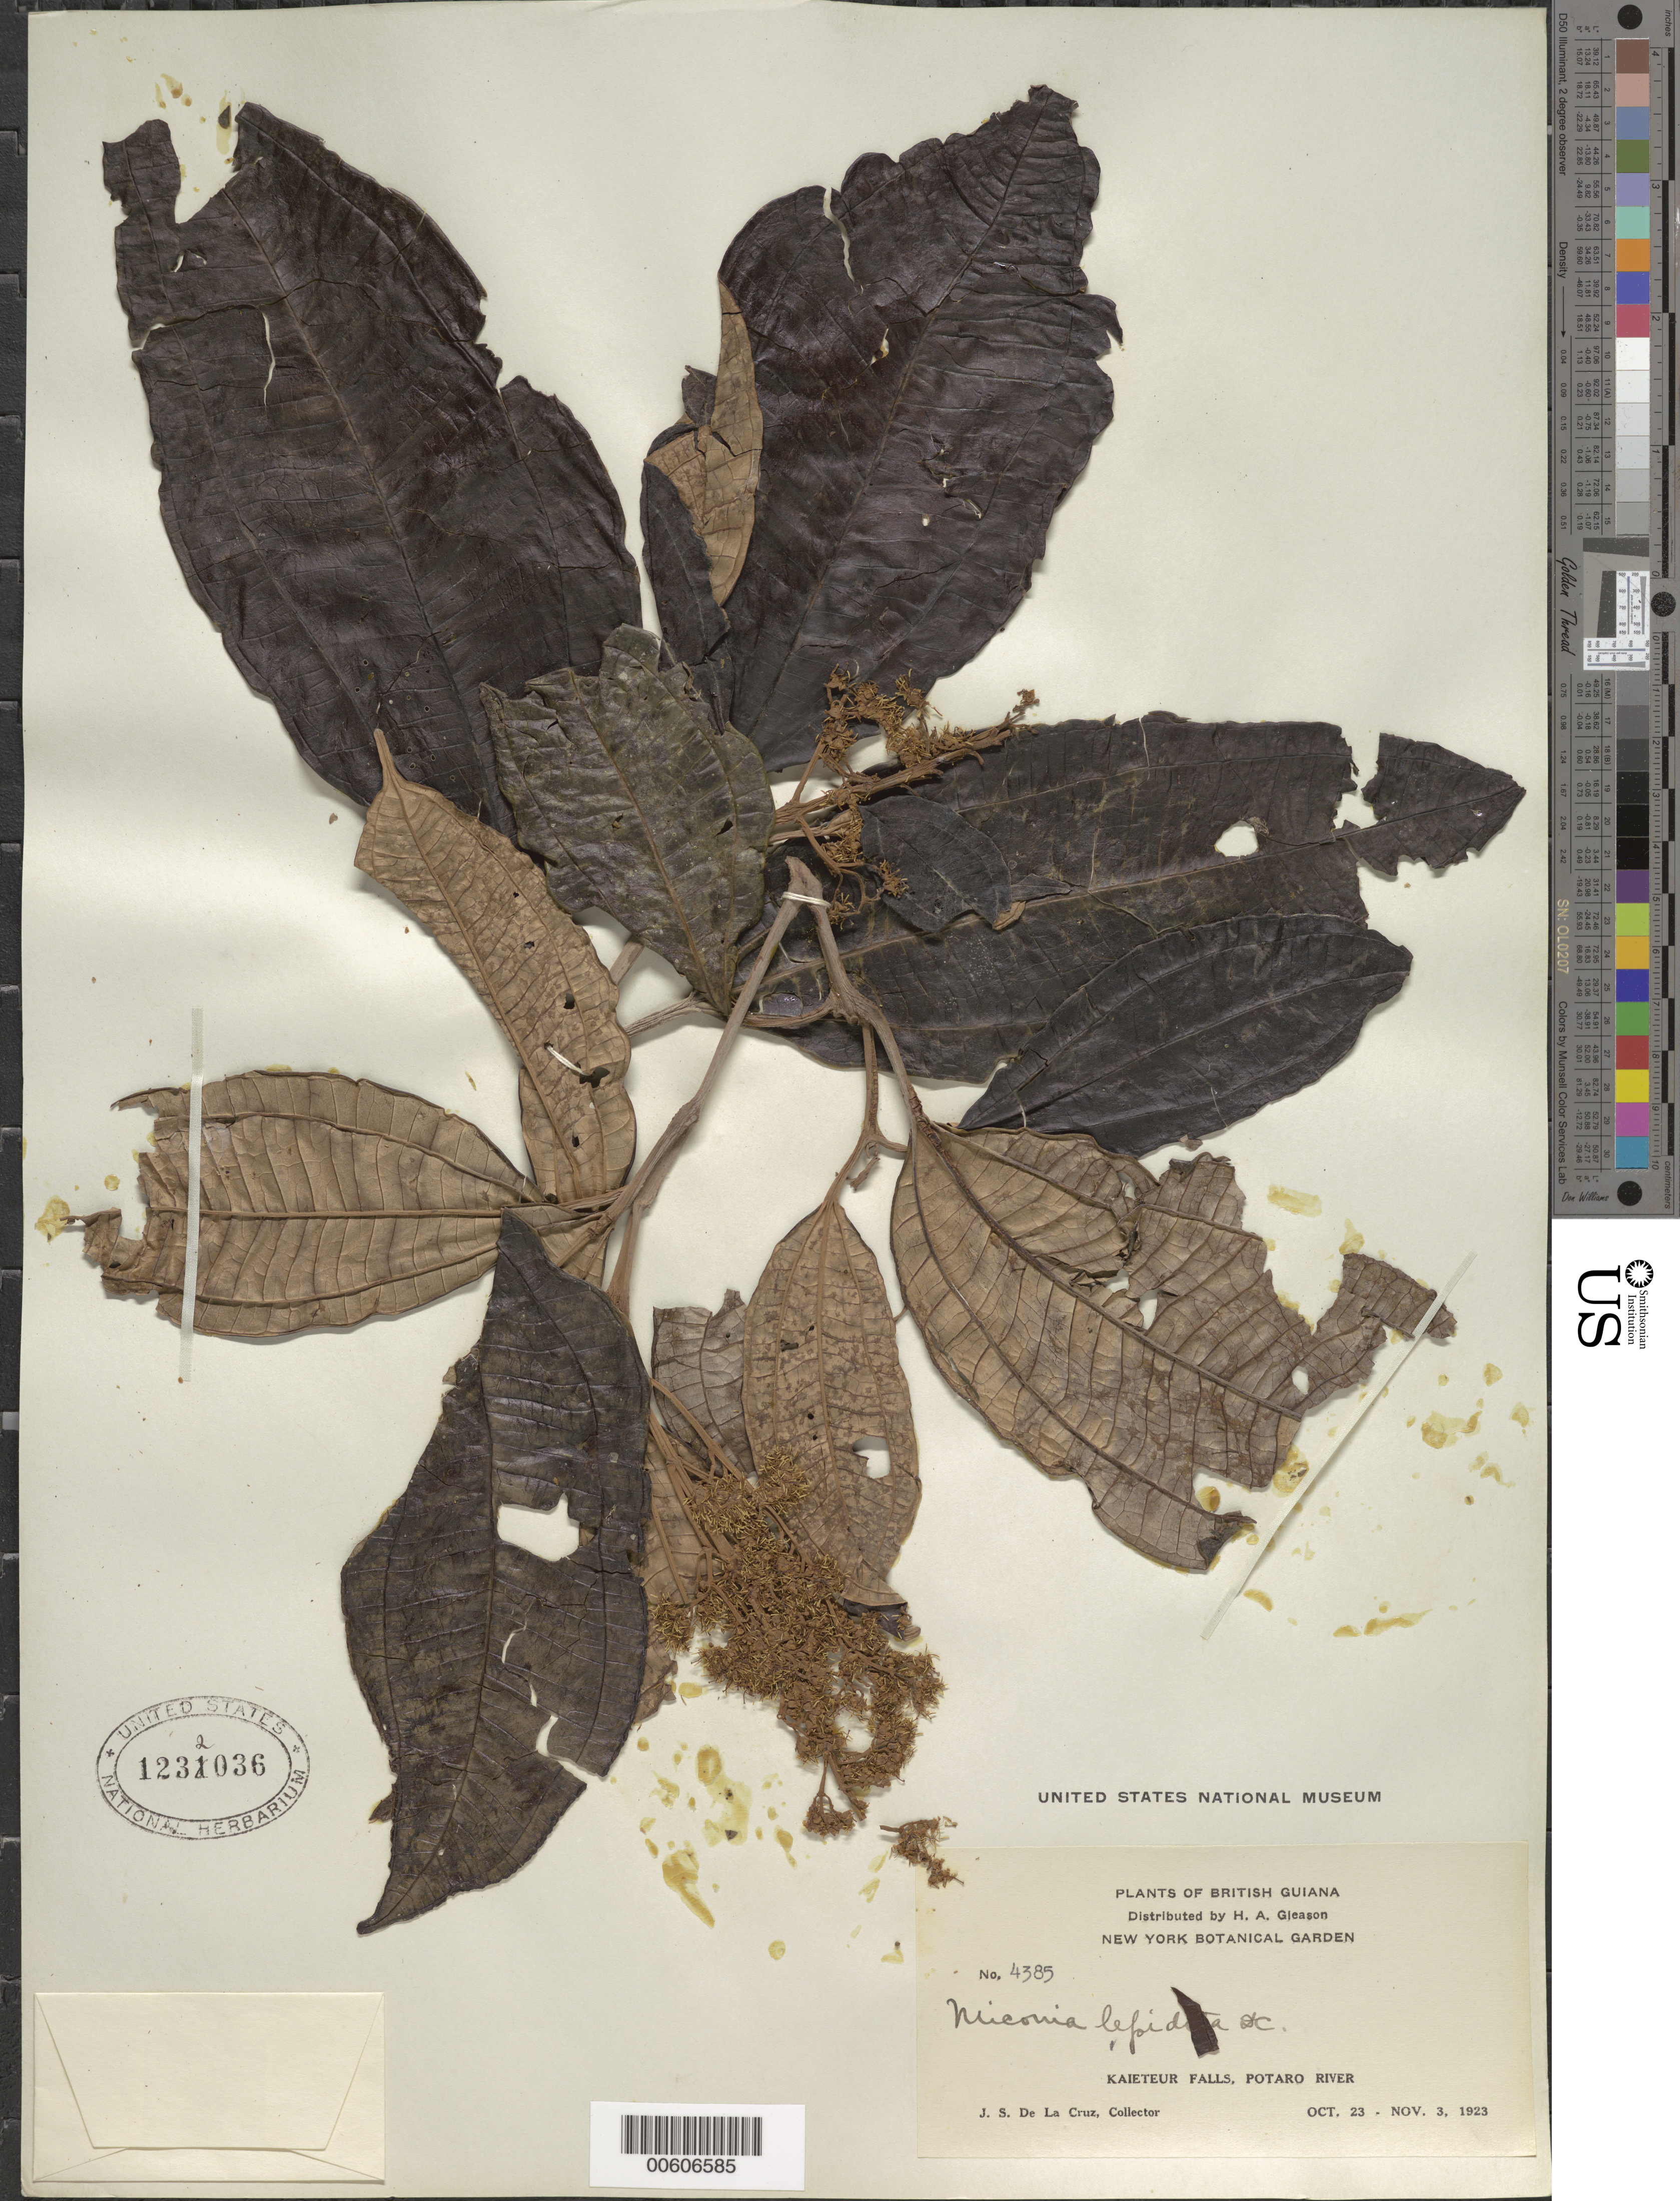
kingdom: Plantae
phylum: Tracheophyta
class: Magnoliopsida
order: Myrtales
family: Melastomataceae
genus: Miconia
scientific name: Miconia lepidota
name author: Schrank & Mart. ex DC.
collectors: J. S. de la Cruz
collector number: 4385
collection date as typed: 23-Oct-23 to 3-Nov-23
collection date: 1923-10-23/1923-11-03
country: Guyana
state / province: Potaro-Siparuni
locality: Kaieteur Falls, Potaro R.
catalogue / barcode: US 1232036